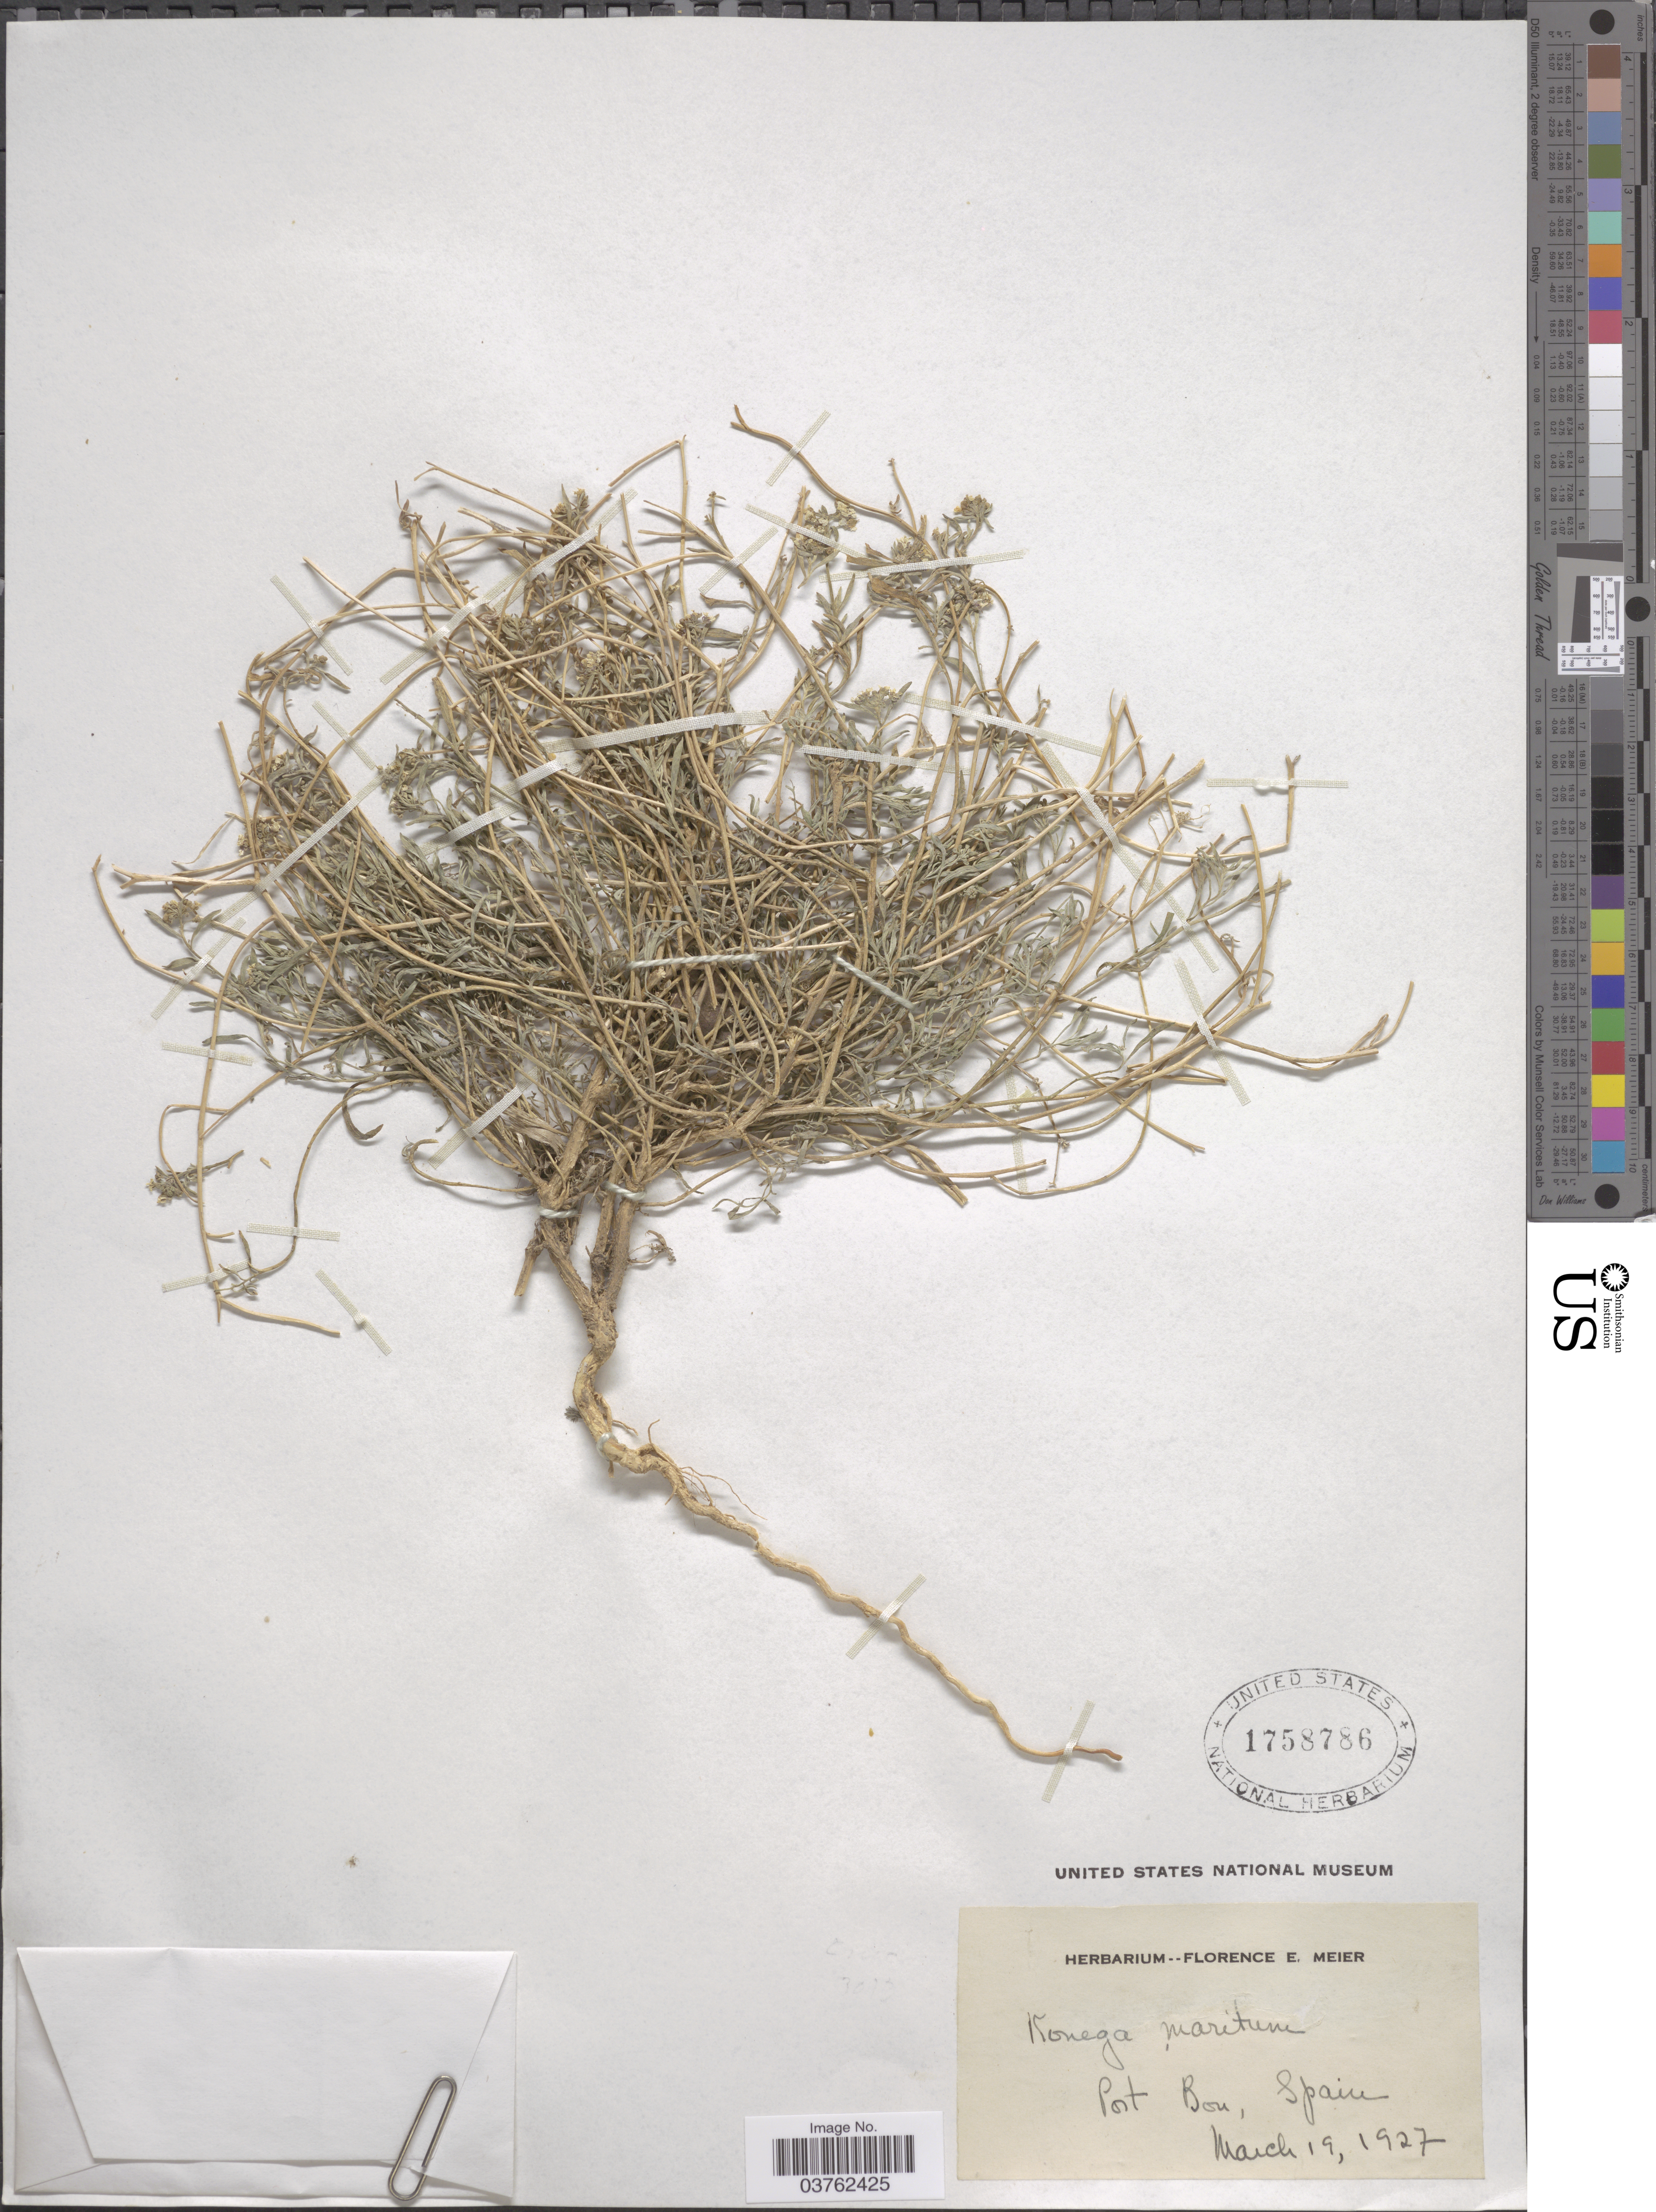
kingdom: Plantae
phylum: Tracheophyta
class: Magnoliopsida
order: Brassicales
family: Brassicaceae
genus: Lobularia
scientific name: Lobularia maritima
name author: (L.) Desv.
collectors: ex herb. Florence E. Meier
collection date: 1927-03-19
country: Spain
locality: Port Bou.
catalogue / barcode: US 1758786